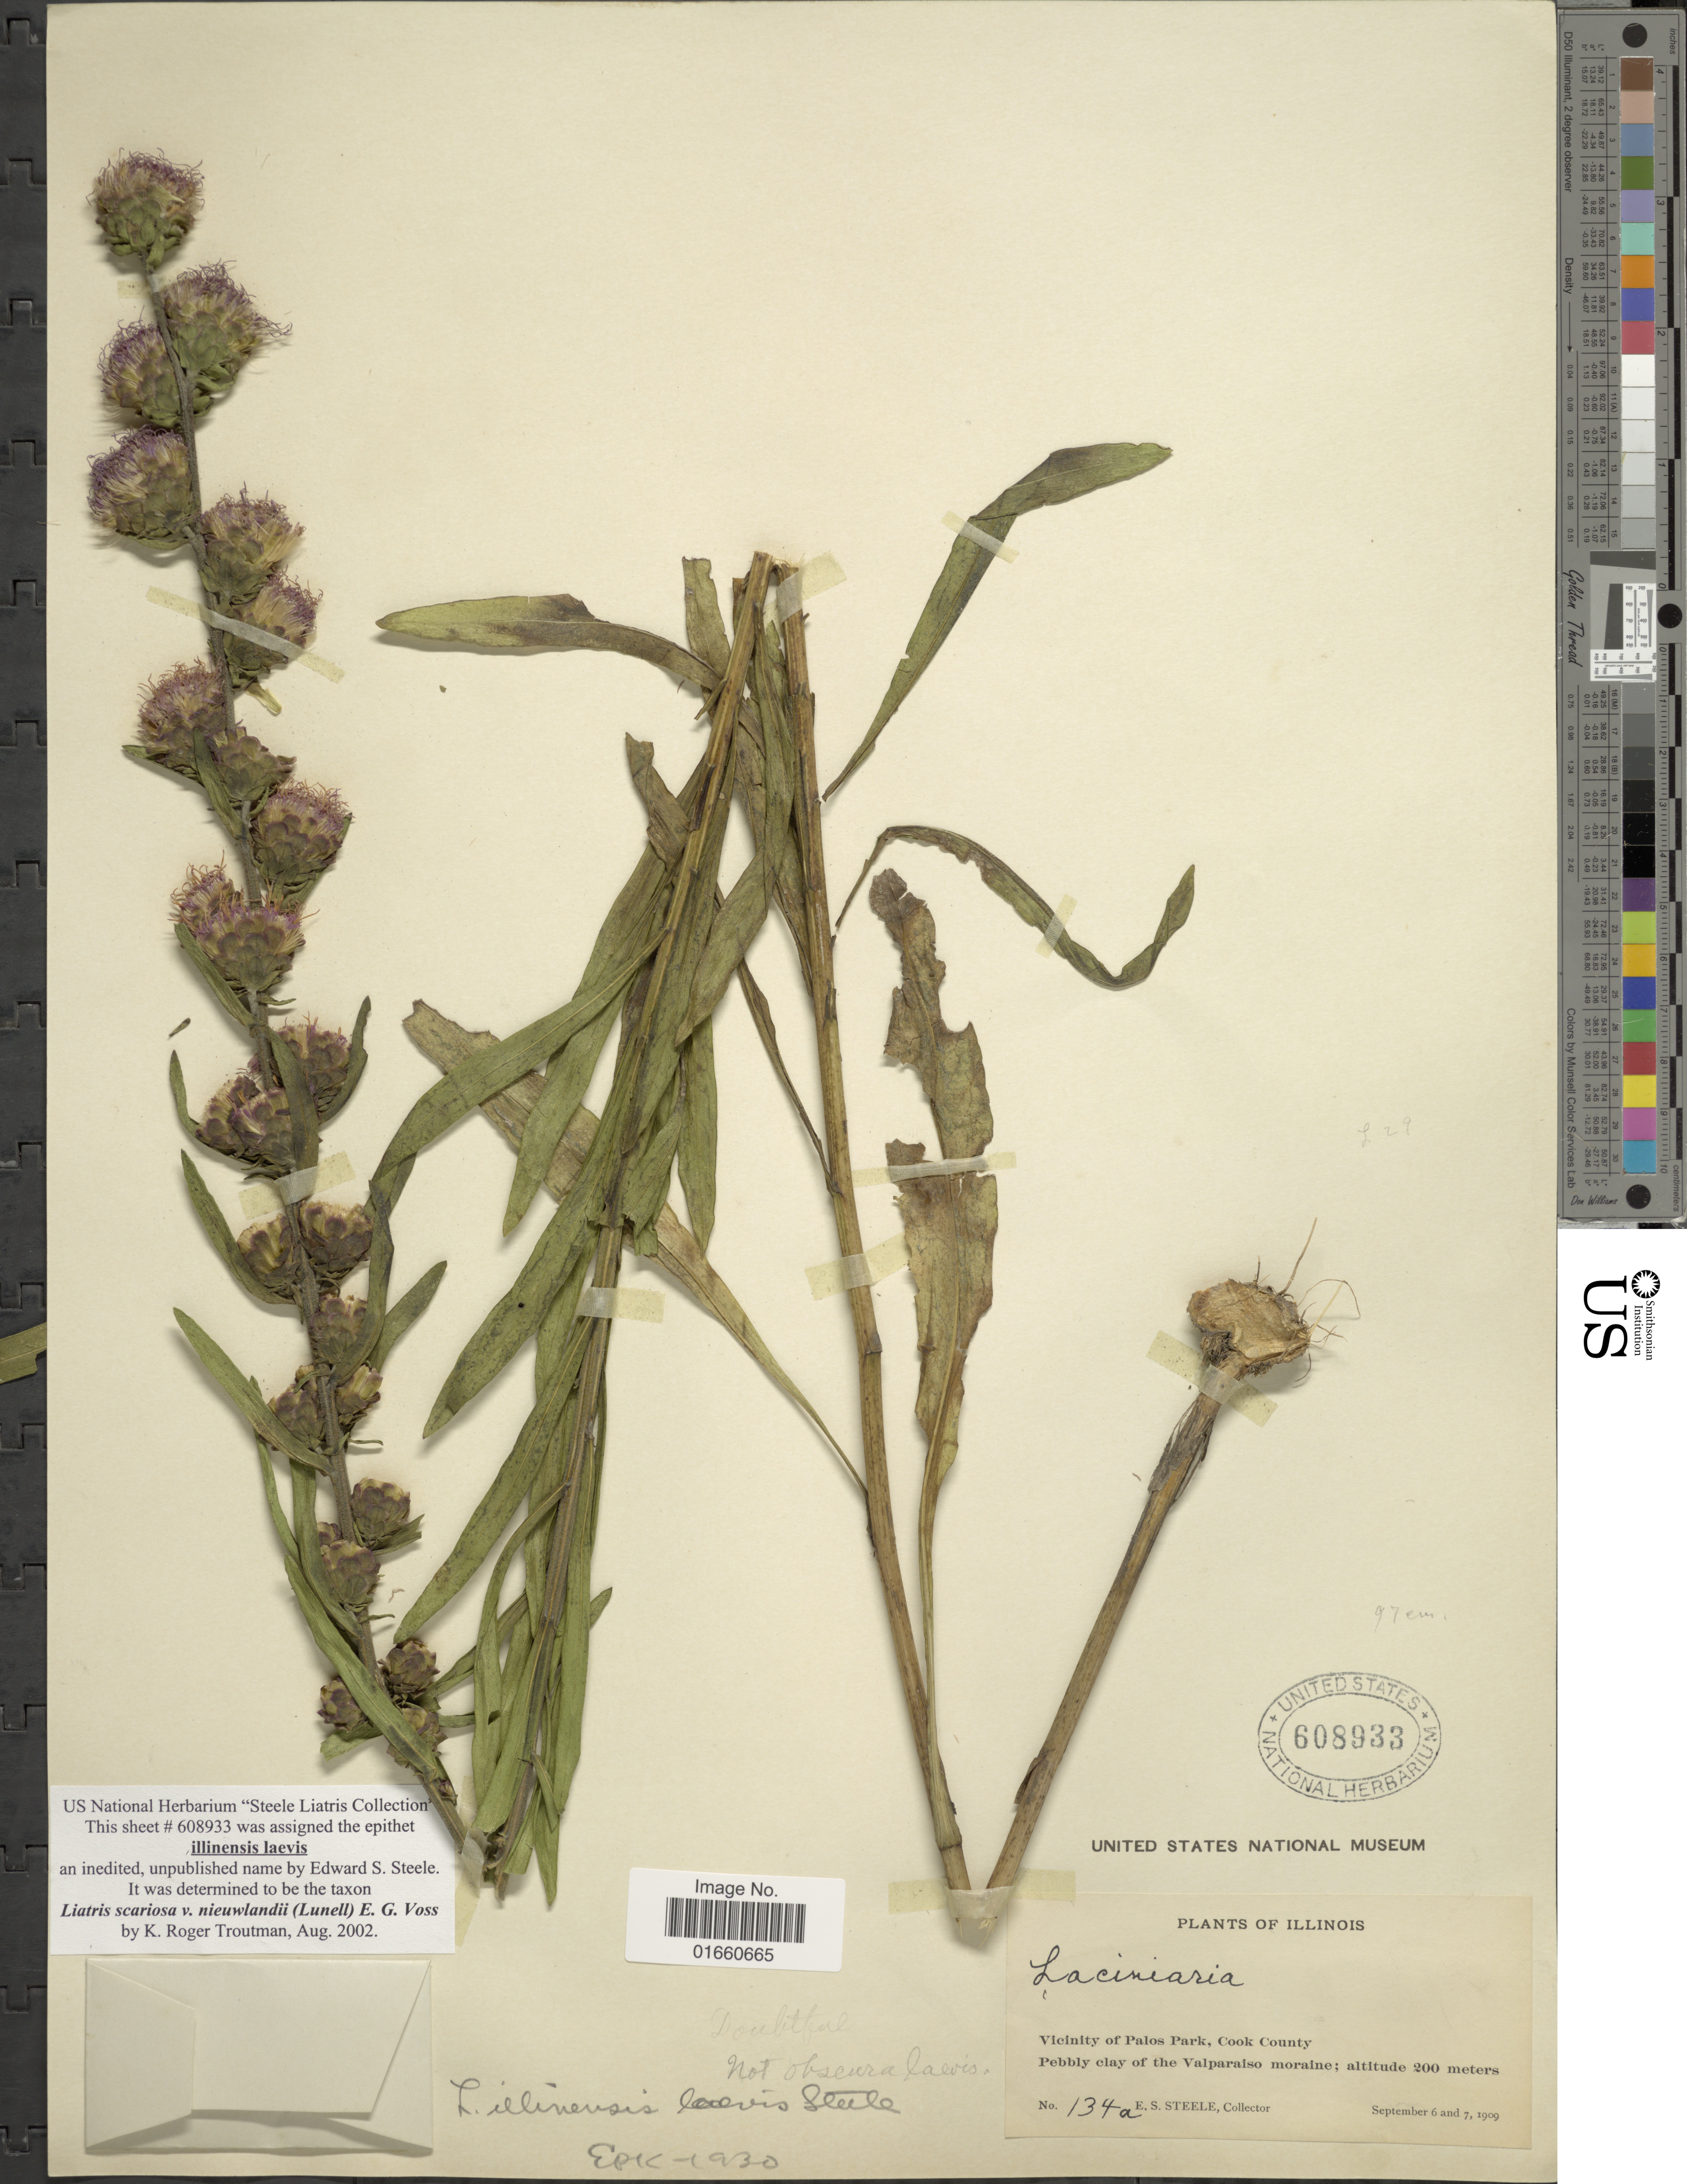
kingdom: Plantae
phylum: Tracheophyta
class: Magnoliopsida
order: Asterales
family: Asteraceae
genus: Liatris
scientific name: Liatris scariosa var. nieuwlandii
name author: (Lunell) E.G. Voss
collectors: E. Steele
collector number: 134a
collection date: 1909-09-06/1909-09-07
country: United States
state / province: Illinois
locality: Vicinity of Palos Park, Cook County, Pebbly clay of the Valparaiso moraine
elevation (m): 200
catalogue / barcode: US 608933